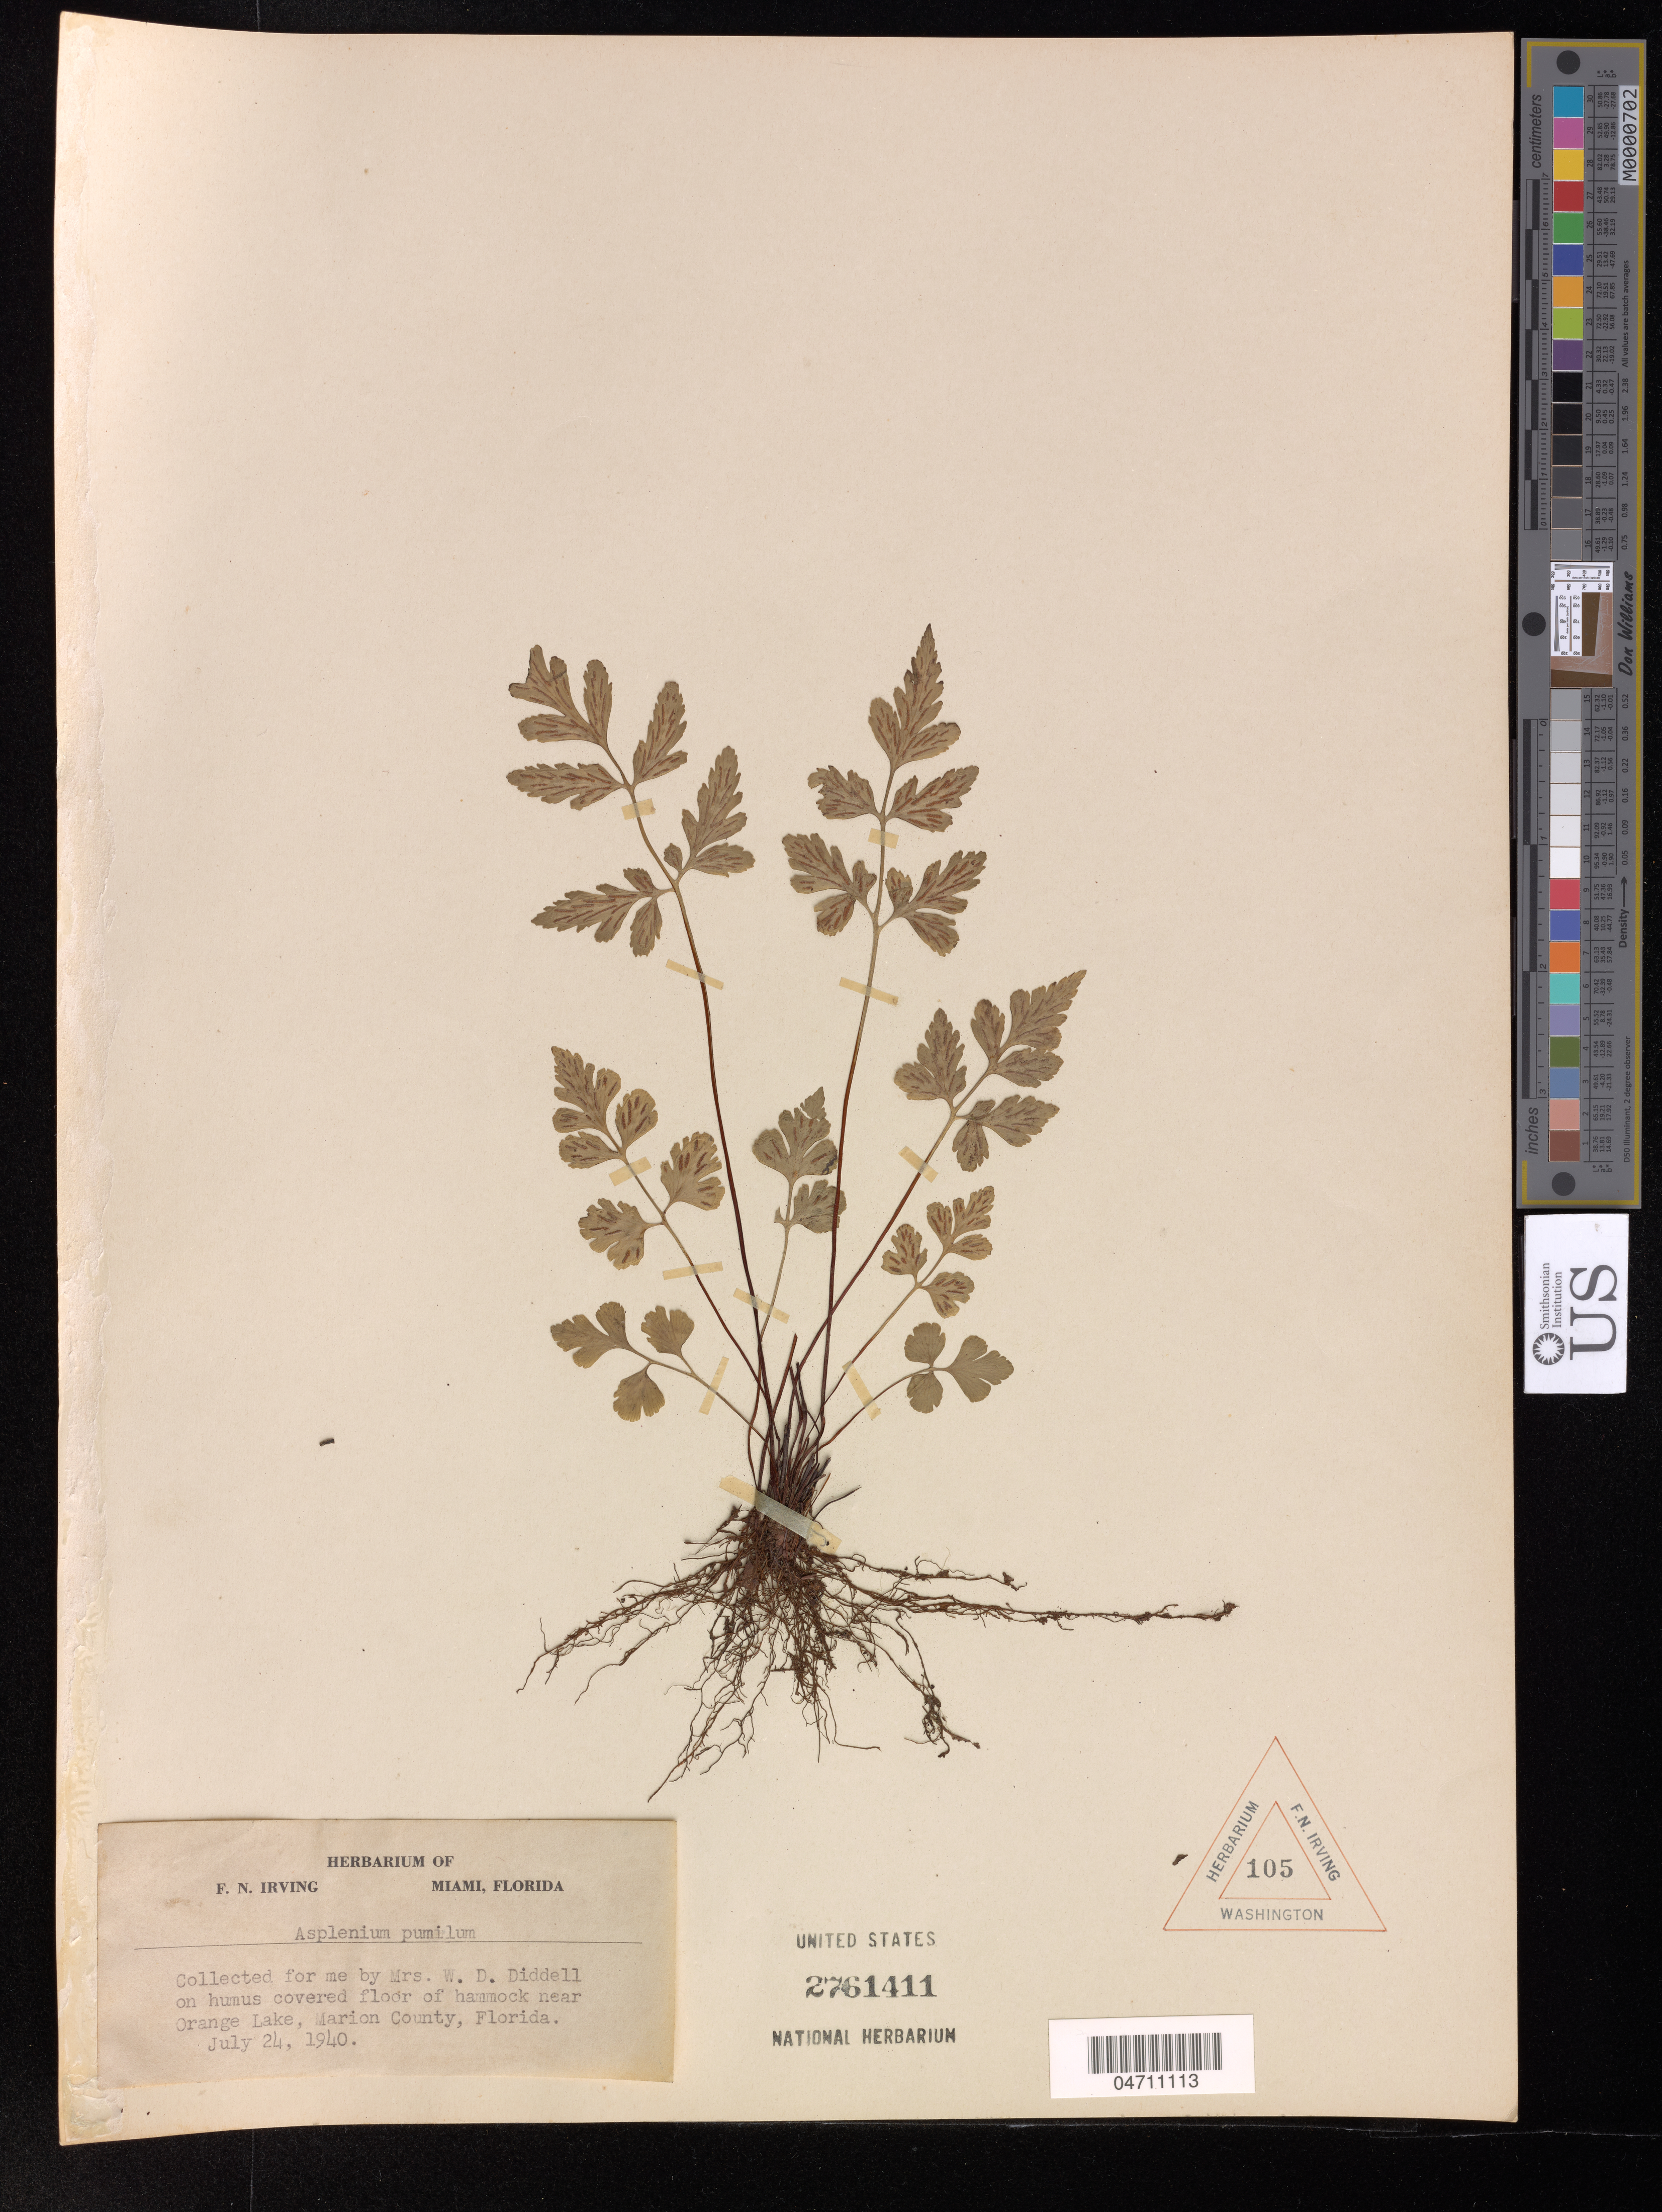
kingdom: Plantae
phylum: Tracheophyta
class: Polypodiopsida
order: Polypodiales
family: Aspleniaceae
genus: Asplenium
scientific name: Asplenium pumilum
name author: Sw.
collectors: W. Diddell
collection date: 1940-07-24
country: United States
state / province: Florida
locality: Near Orange Lake, Marion County.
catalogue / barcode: US 2761411